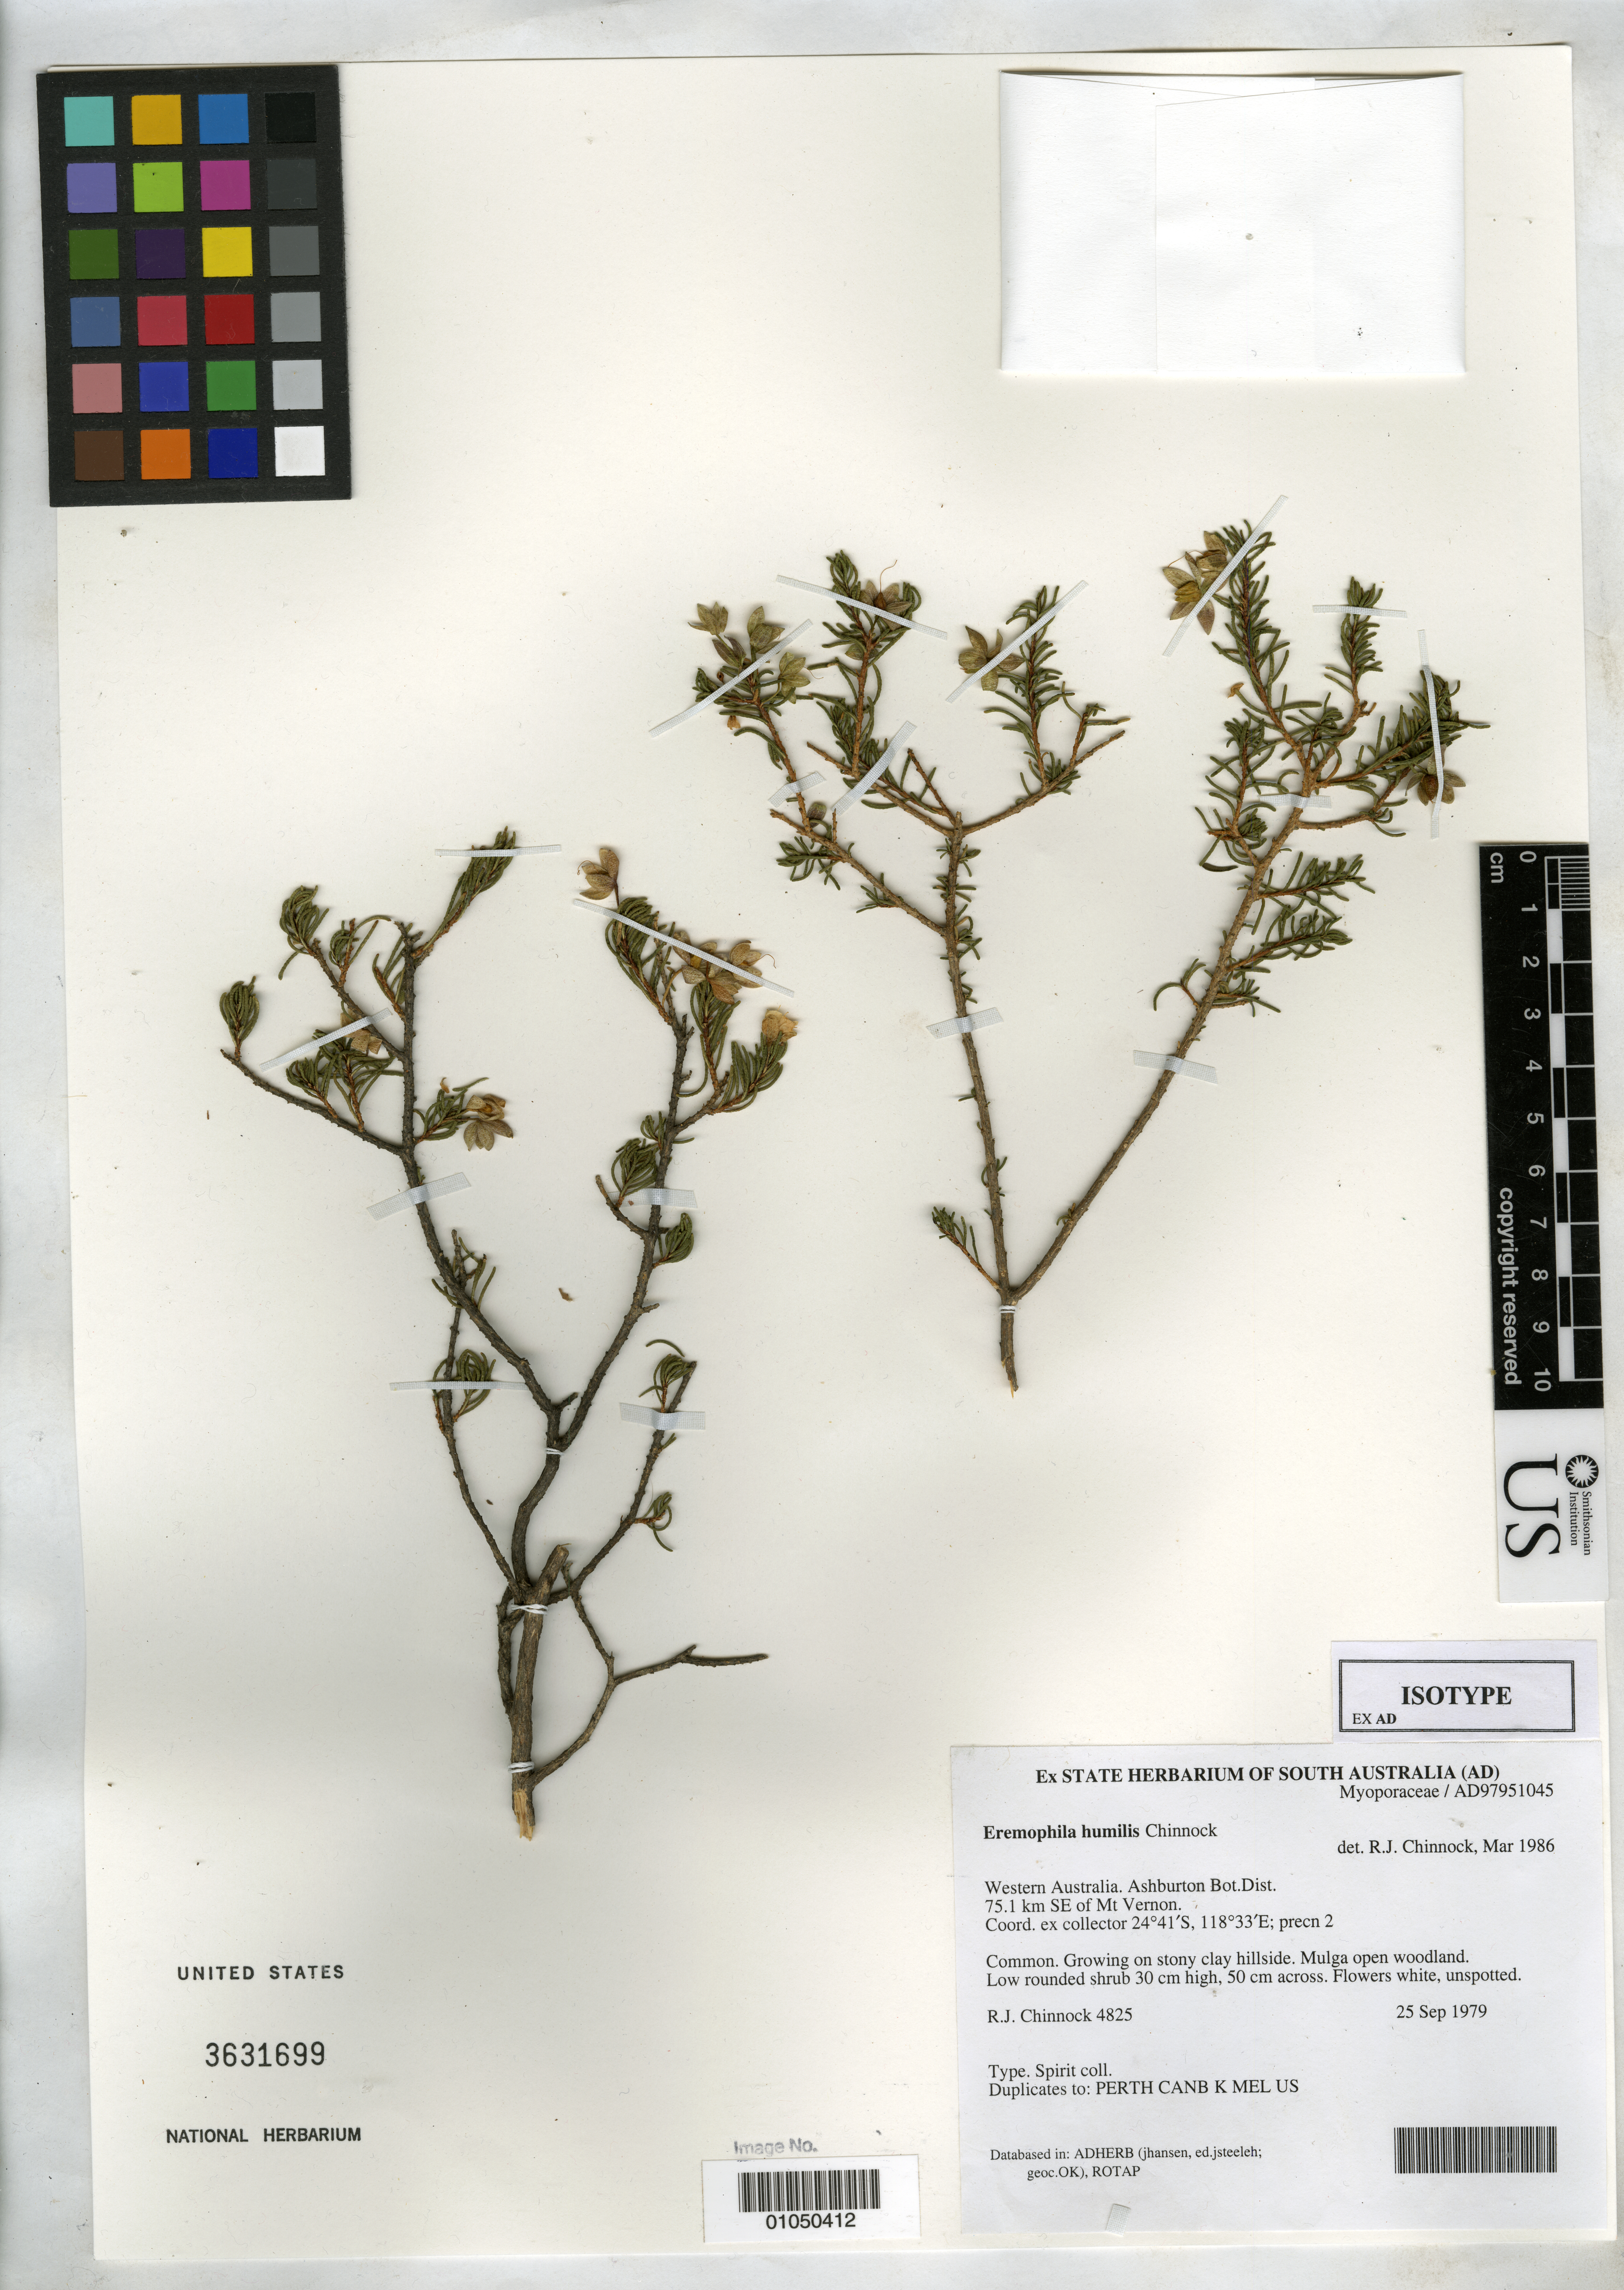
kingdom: Plantae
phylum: Tracheophyta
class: Magnoliopsida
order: Lamiales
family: Scrophulariaceae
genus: Eremophila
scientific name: Eremophila humilis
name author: Chinnock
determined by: Chinnock, R. J.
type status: Isotype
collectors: R. J. Chinnock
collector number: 4825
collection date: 1979-09-25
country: Australia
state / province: Western Australia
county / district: Ashburton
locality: Western Australia. Ashburton Bot. Dist. 75.1 km SE of Mt. Vernon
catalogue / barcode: US 3631699